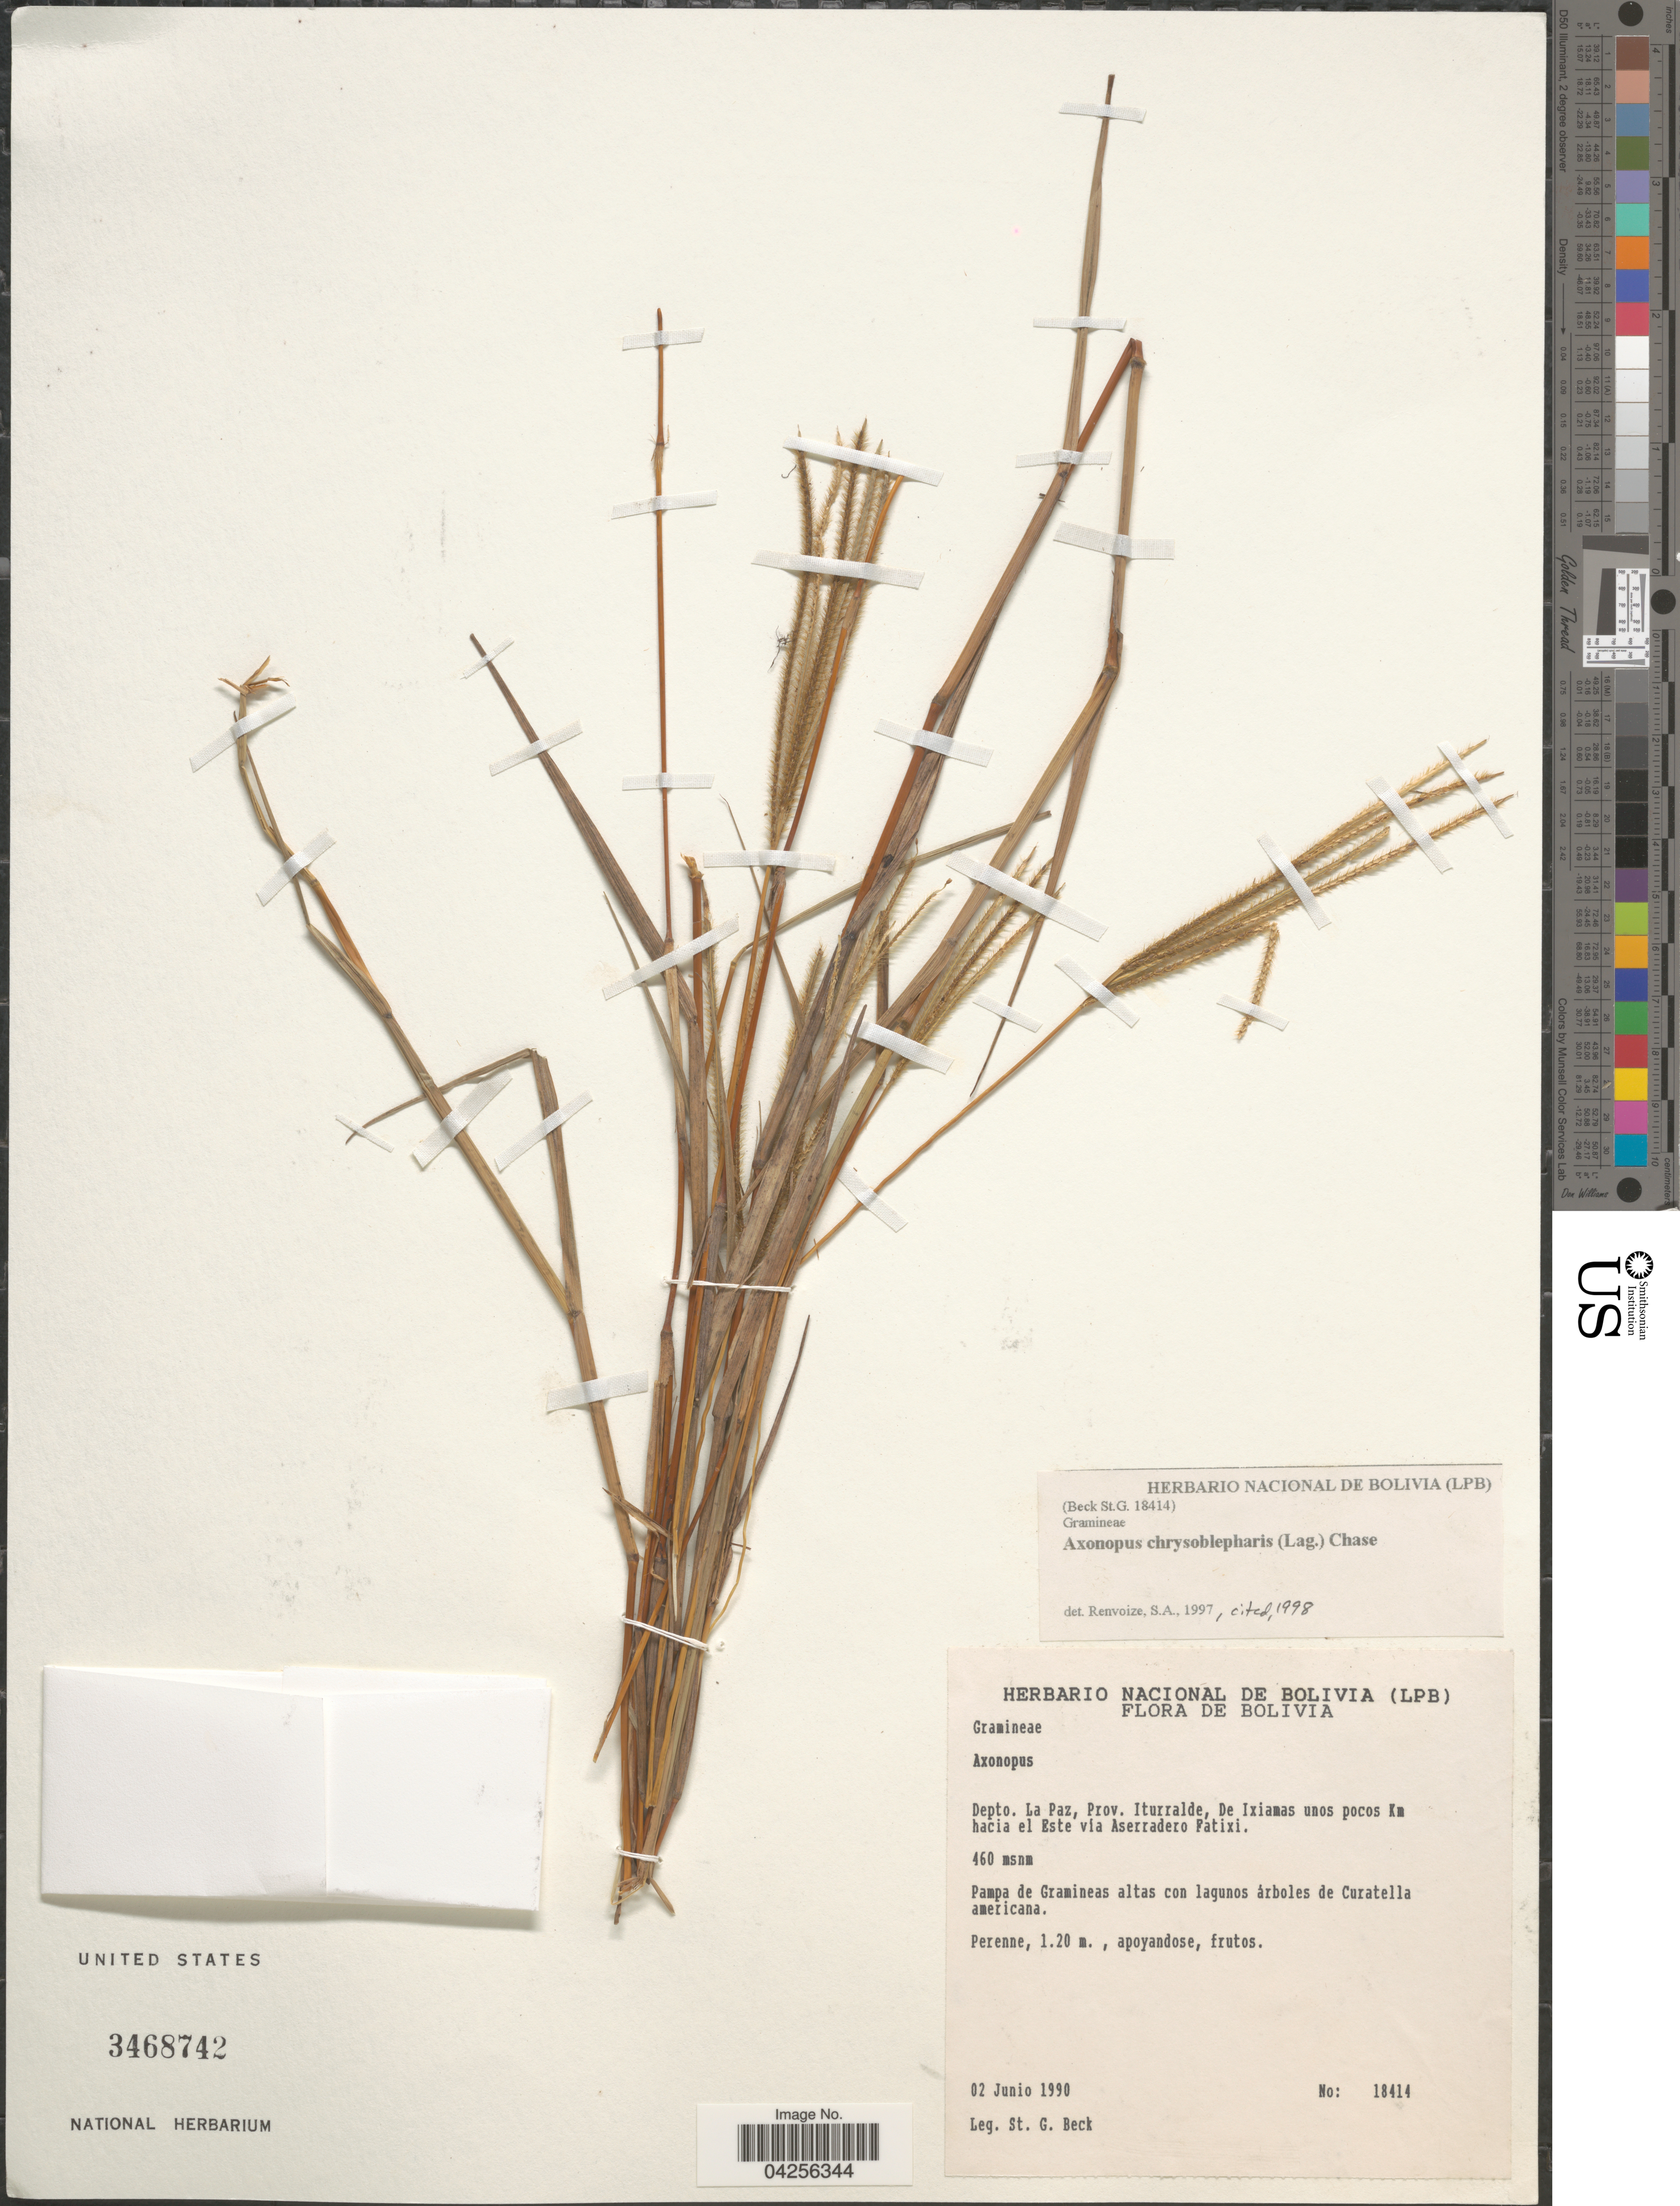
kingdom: Plantae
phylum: Tracheophyta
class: Liliopsida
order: Poales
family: Poaceae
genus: Axonopus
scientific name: Axonopus chrysoblepharis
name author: (Lag.) Chase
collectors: S. G. Beck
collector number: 18414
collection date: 1990-06-02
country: Bolivia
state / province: La Paz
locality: Depto. La Paz, Prov. Iturralde, De Ixiamas unos pocos Km hacia el Este via Aserradero Fatixi.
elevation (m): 460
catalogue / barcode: US 3468742